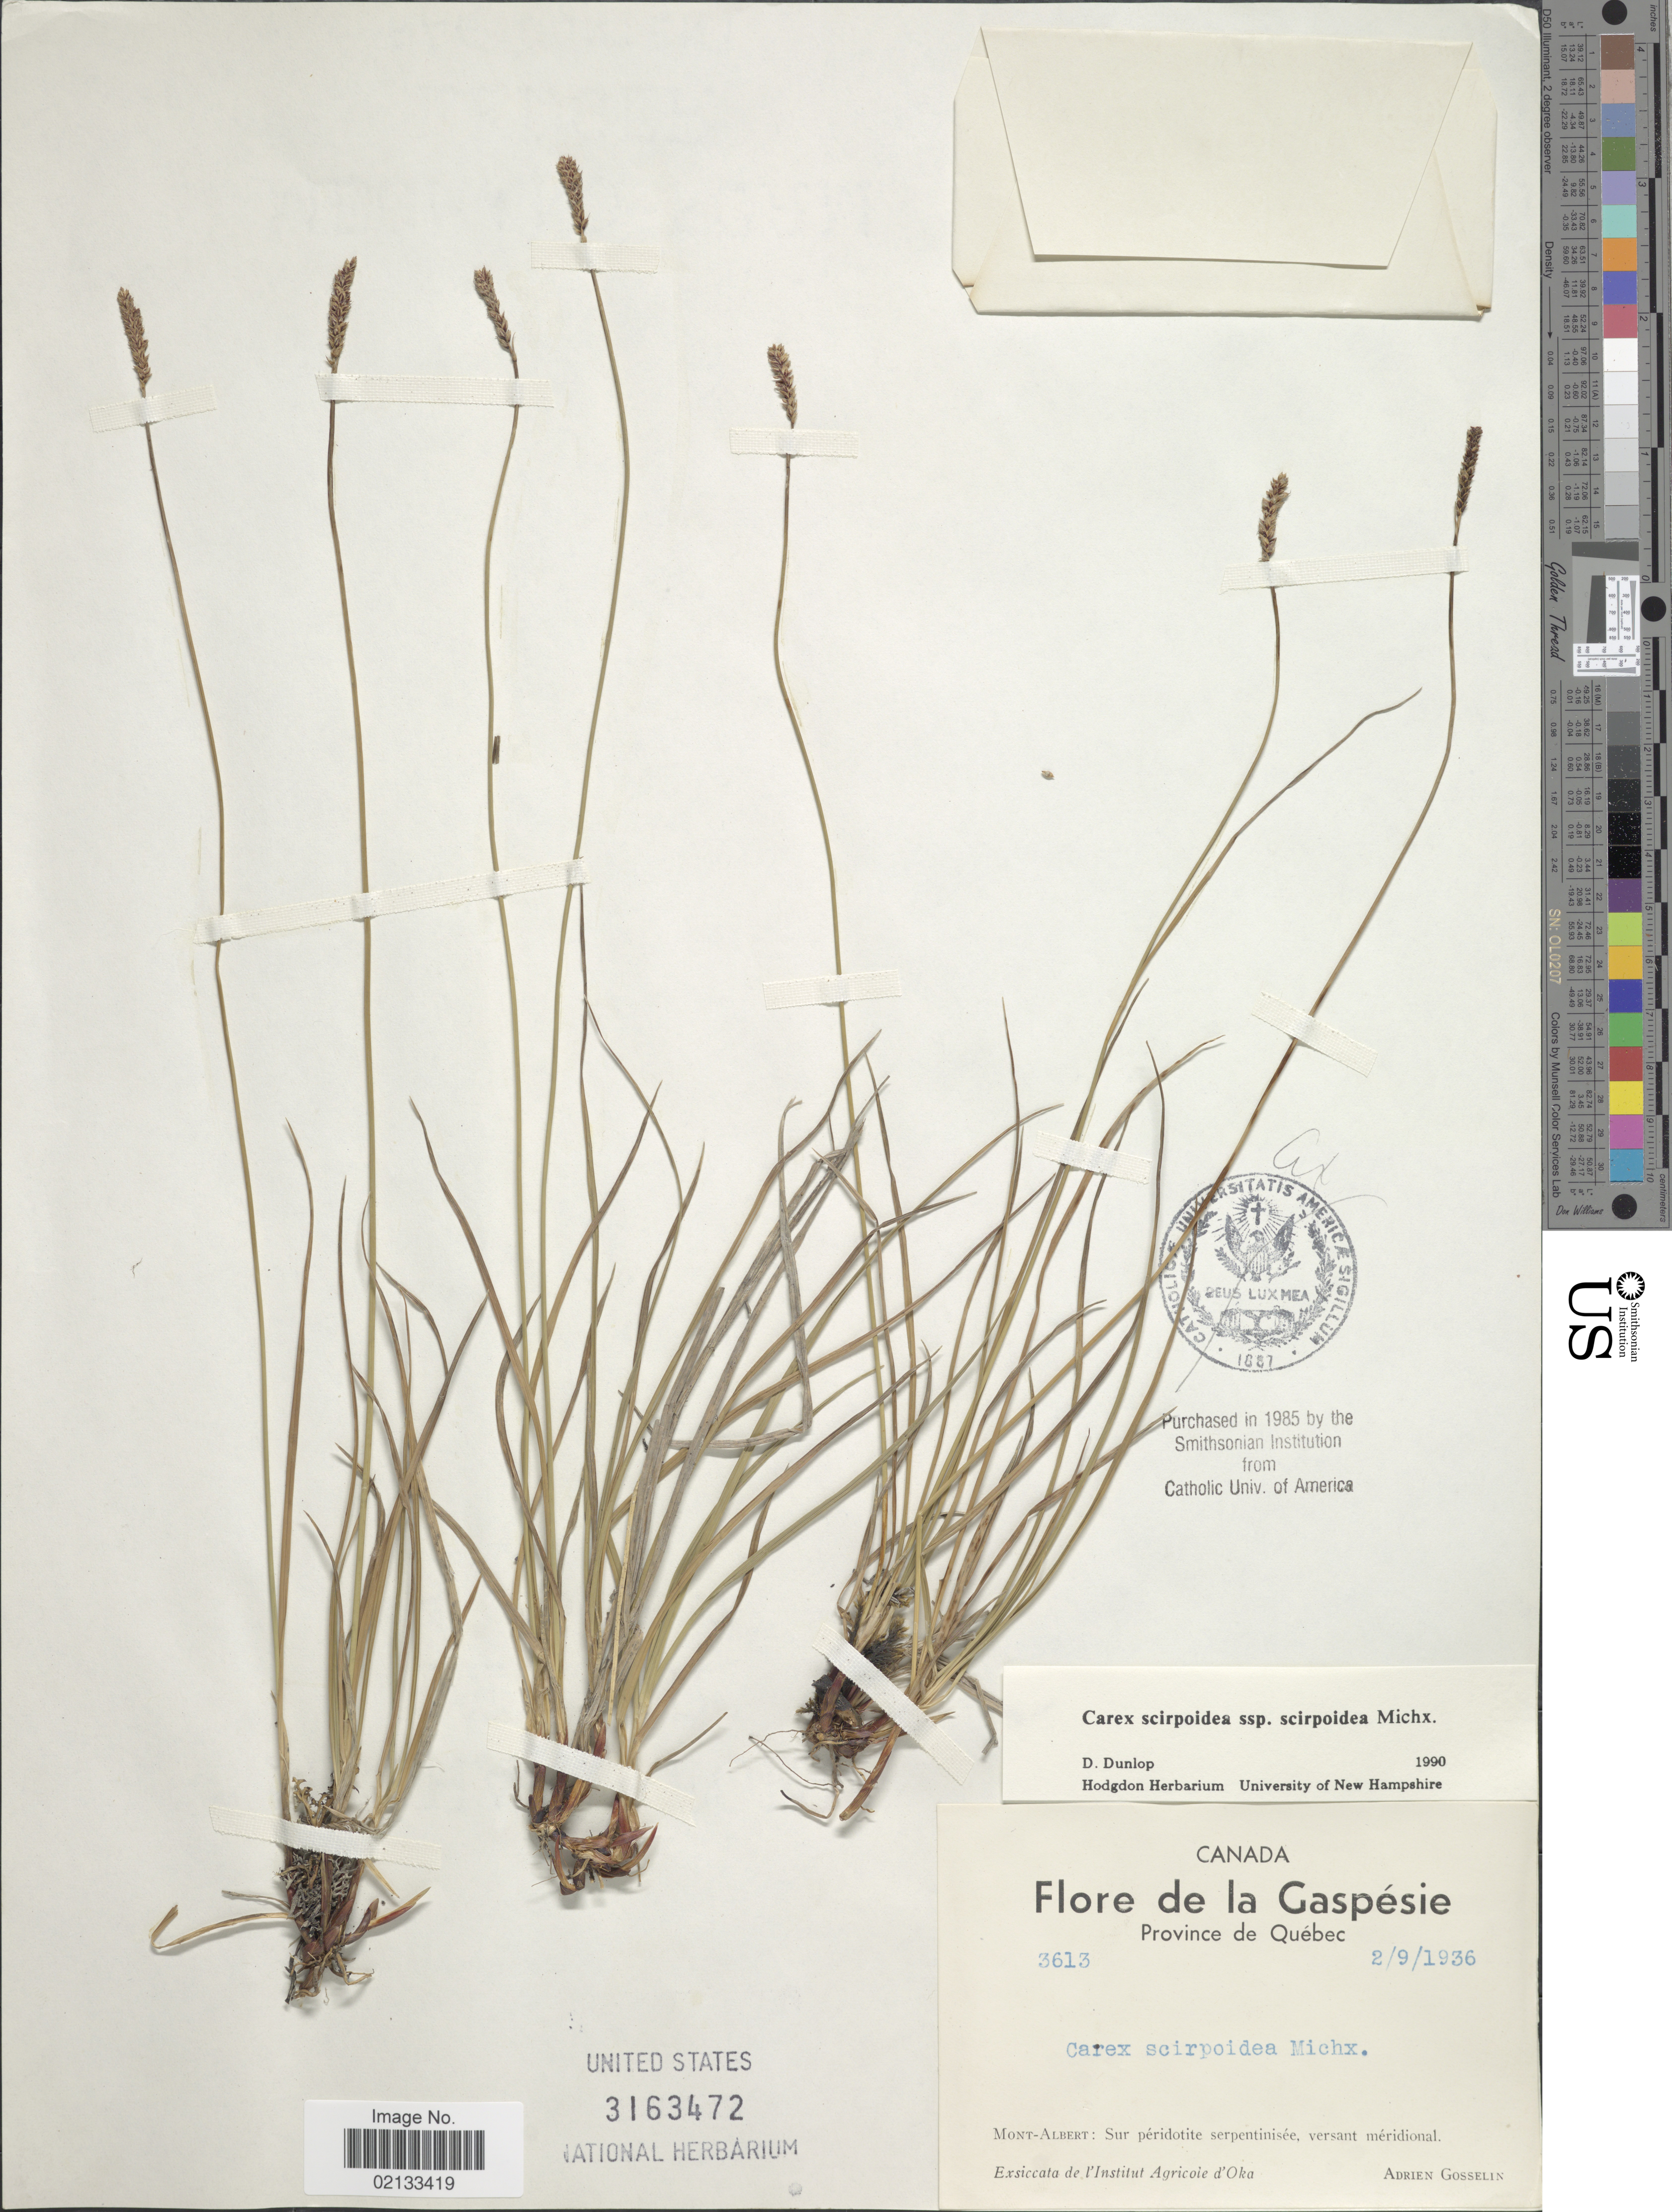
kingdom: Plantae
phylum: Tracheophyta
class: Liliopsida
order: Poales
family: Cyperaceae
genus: Carex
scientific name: Carex scirpoidea subsp. scirpoidea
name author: Michx.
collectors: A. Gosselin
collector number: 3613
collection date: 1936-09-02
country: Canada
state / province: Quebec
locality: De la Gaspésie, Mont-Albert: Sur péridotite serpentinisée, versant méridional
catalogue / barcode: US 3163472